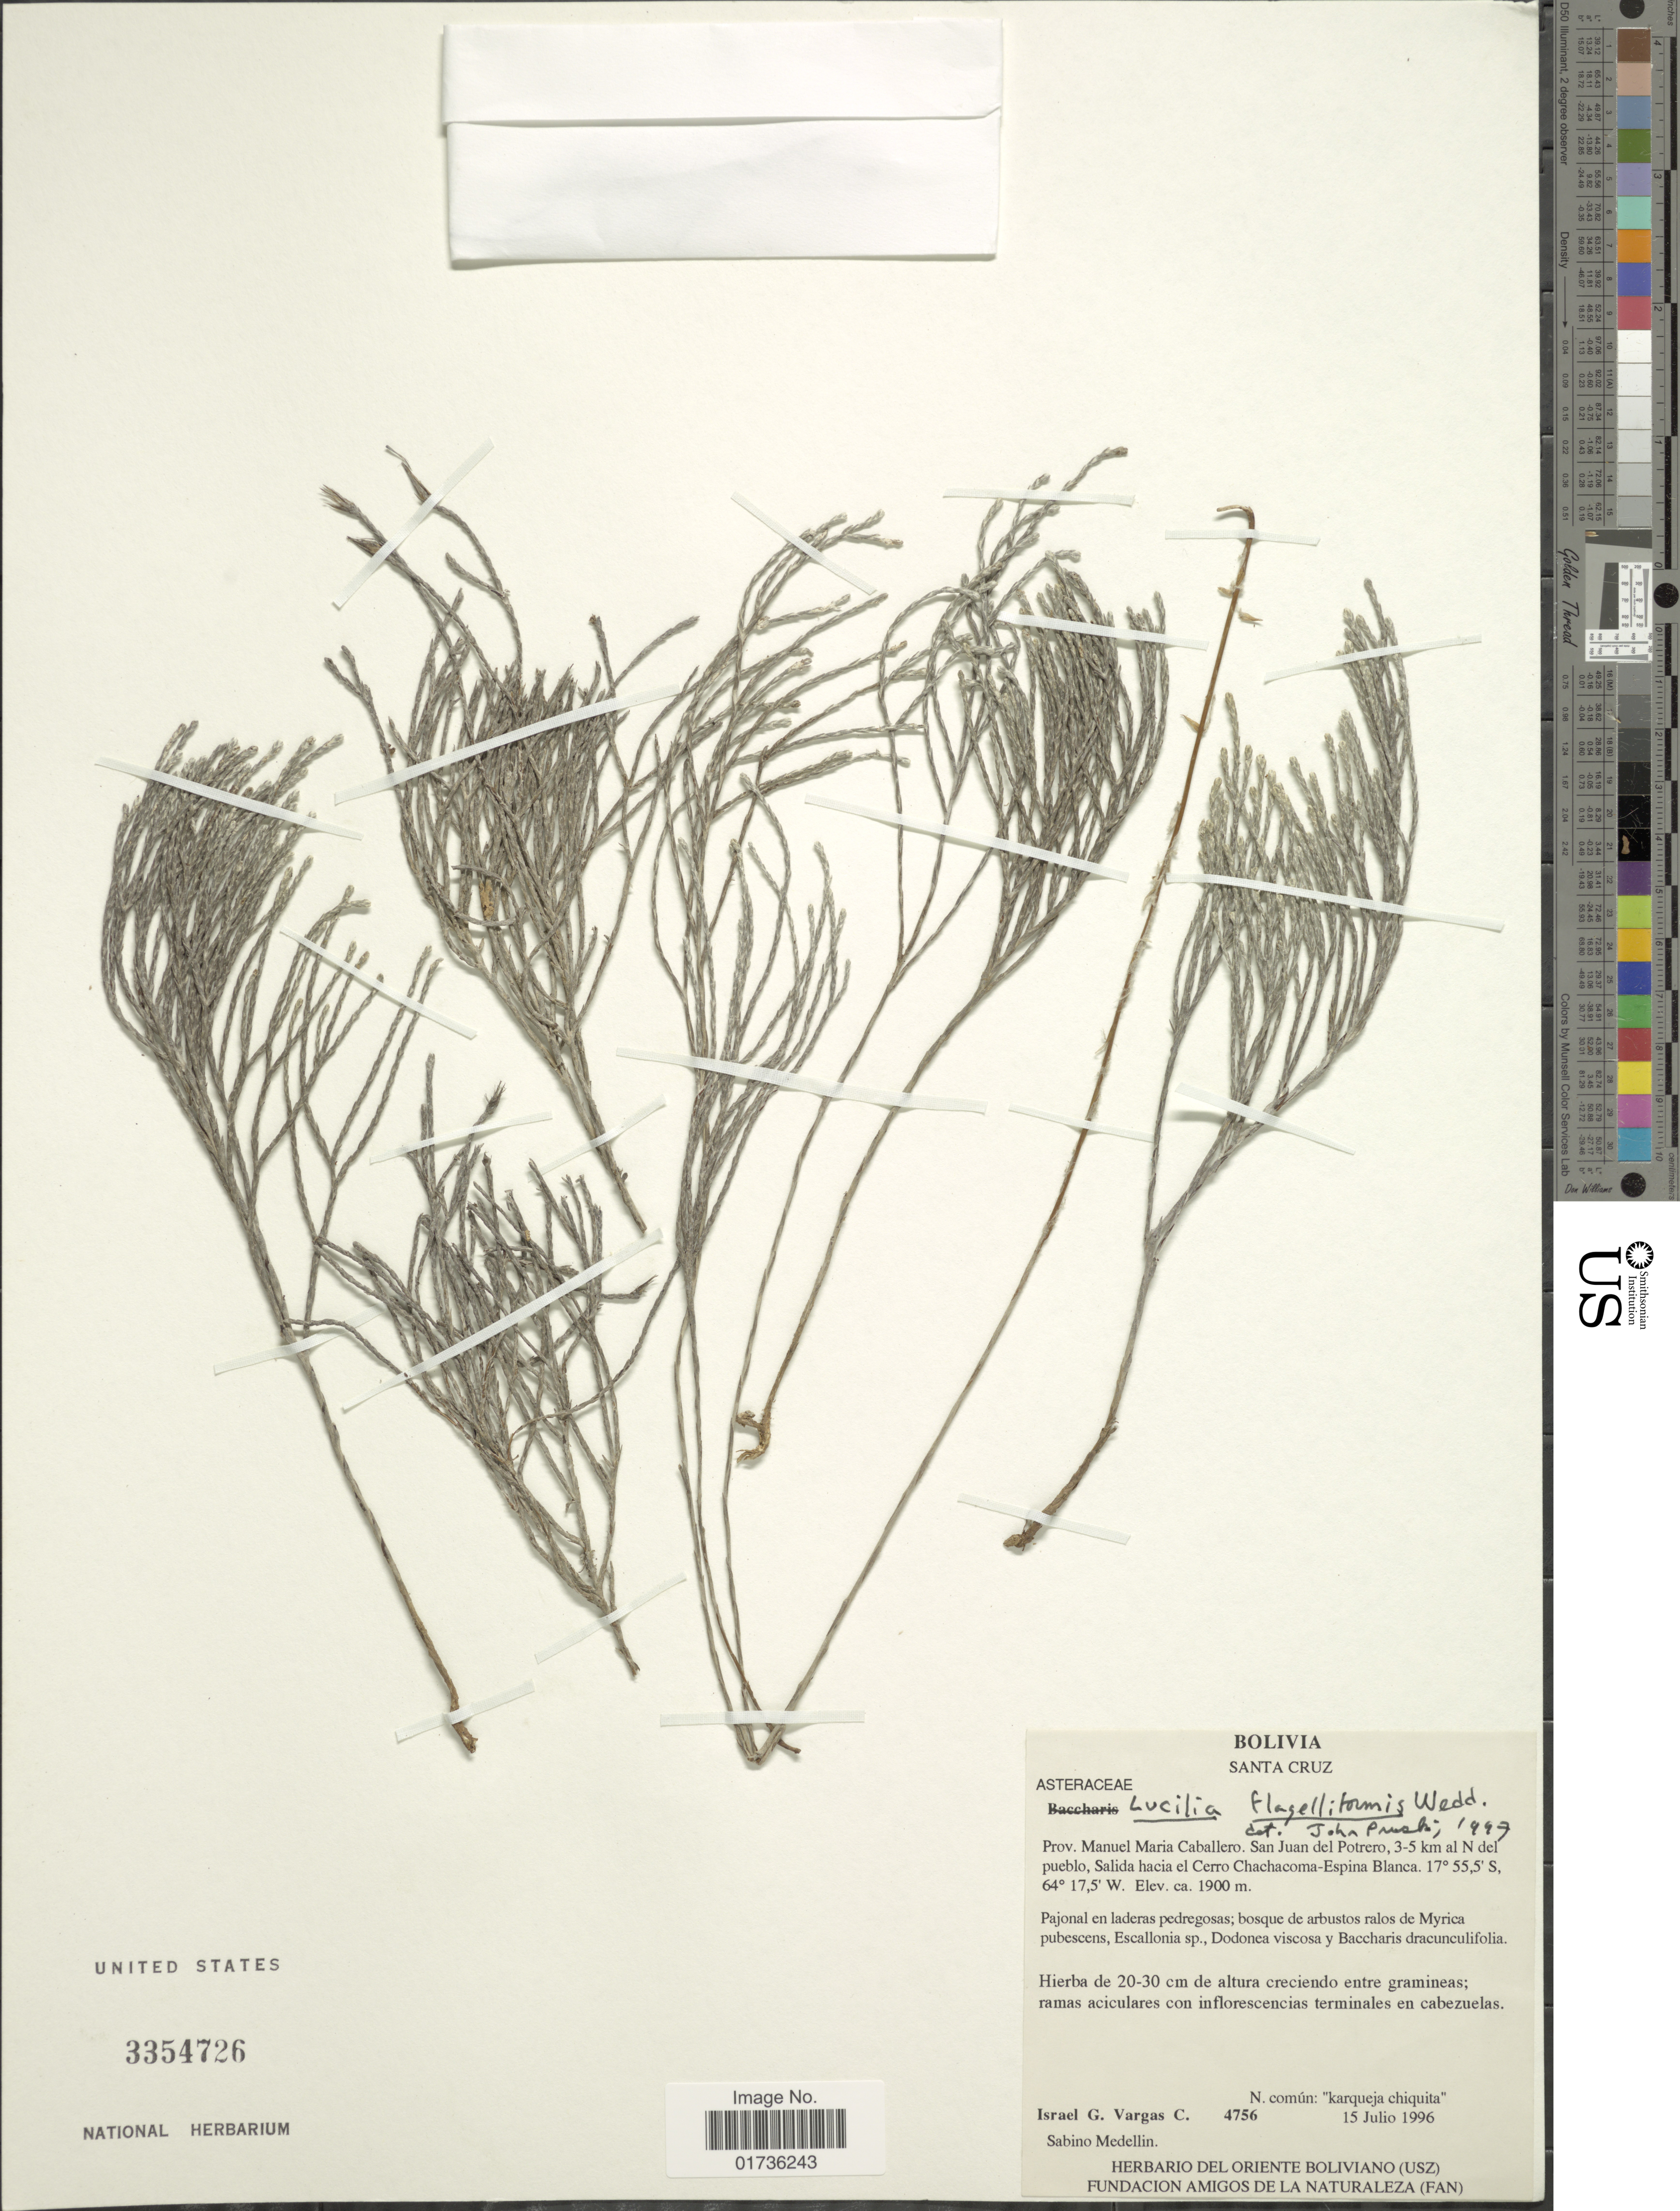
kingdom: Plantae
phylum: Tracheophyta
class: Magnoliopsida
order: Asterales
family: Asteraceae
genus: Lucilia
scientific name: Lucilia flagelliformis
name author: Wedd.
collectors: I. Vargas C. & S. Medellin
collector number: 4756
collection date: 1996-07-15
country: Bolivia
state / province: Santa Cruz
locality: Prov. Manuel Maria Caballero. San Juan del Potero, 3-5 km al N del pueblo, Salida hacia el Cerro Chachacoma-Espina Blanca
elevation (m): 1900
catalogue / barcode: US 3354726